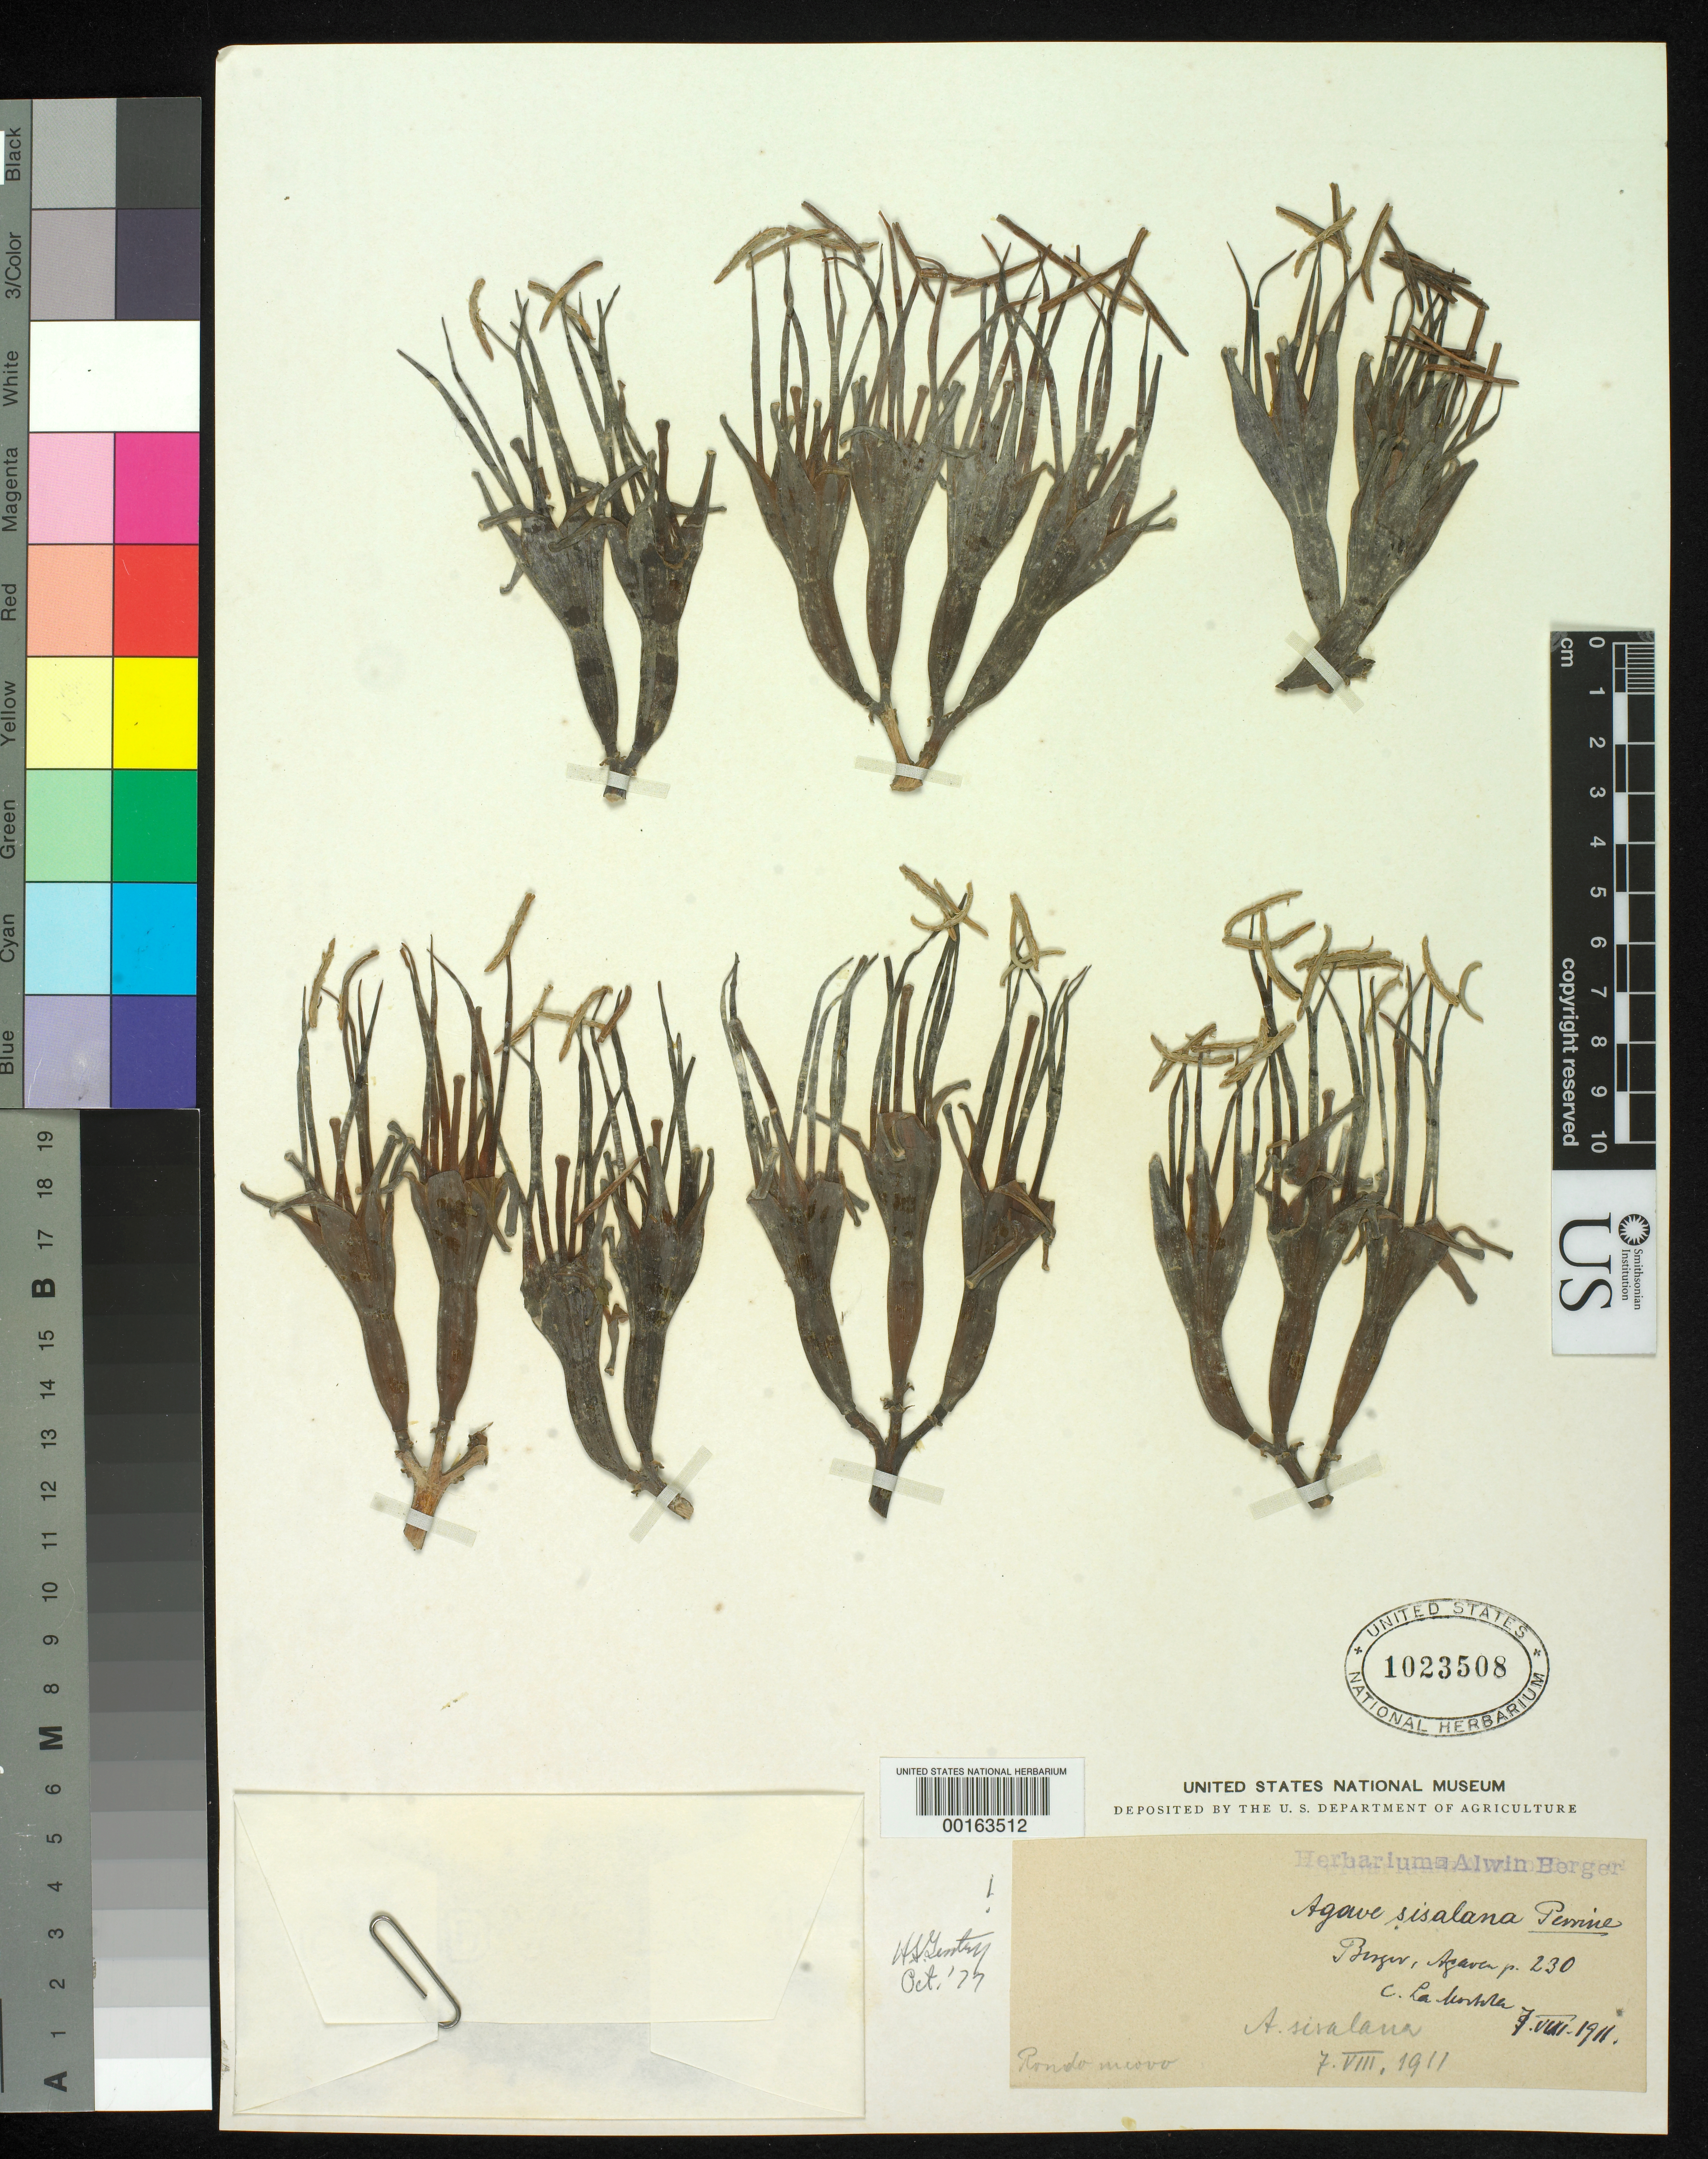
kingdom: Plantae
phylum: Tracheophyta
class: Liliopsida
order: Asparagales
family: Asparagaceae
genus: Agave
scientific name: Agave sisalana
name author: Perrine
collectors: ex herb. A. Berger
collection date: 1909-06-02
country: Mexico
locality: Cultivated at La Mortola, Italy.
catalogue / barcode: US 1023508